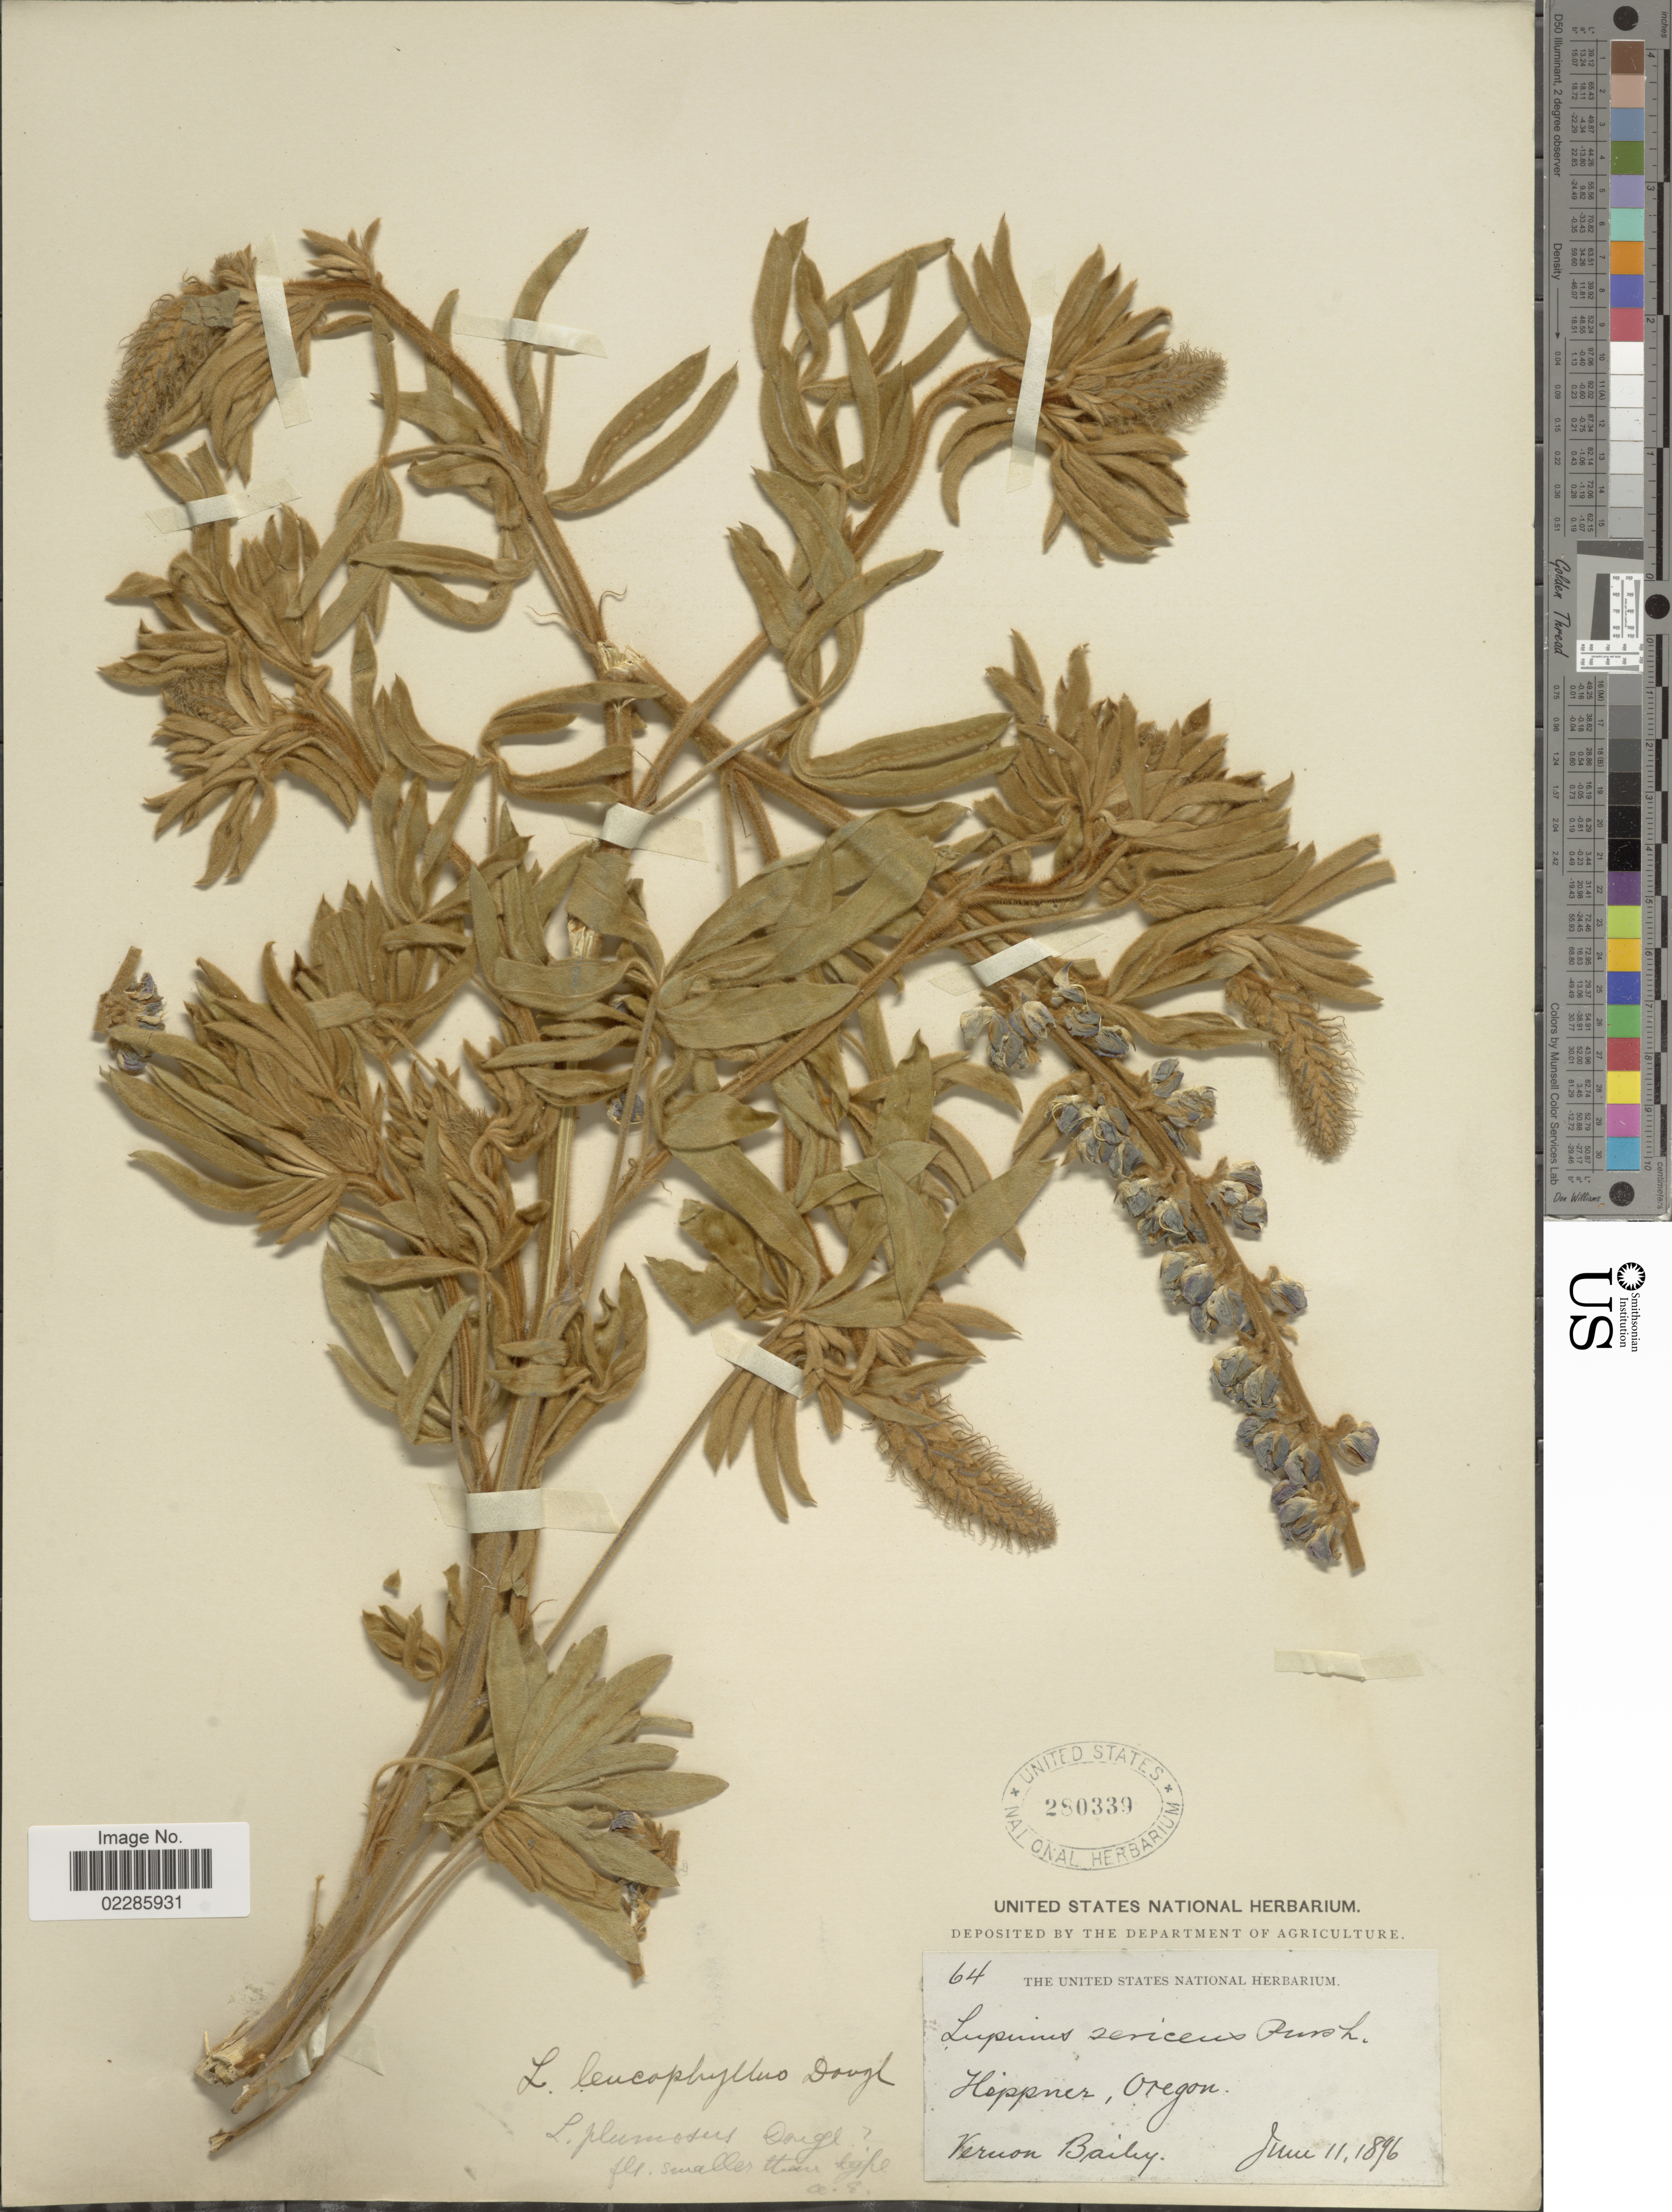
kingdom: Plantae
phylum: Tracheophyta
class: Magnoliopsida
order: Fabales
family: Fabaceae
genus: Lupinus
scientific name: Lupinus leucophyllus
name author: Douglas ex Lindl.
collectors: V. O. Bailey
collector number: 64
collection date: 1894-06-11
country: United States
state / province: Oregon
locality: Hippner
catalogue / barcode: US 280339